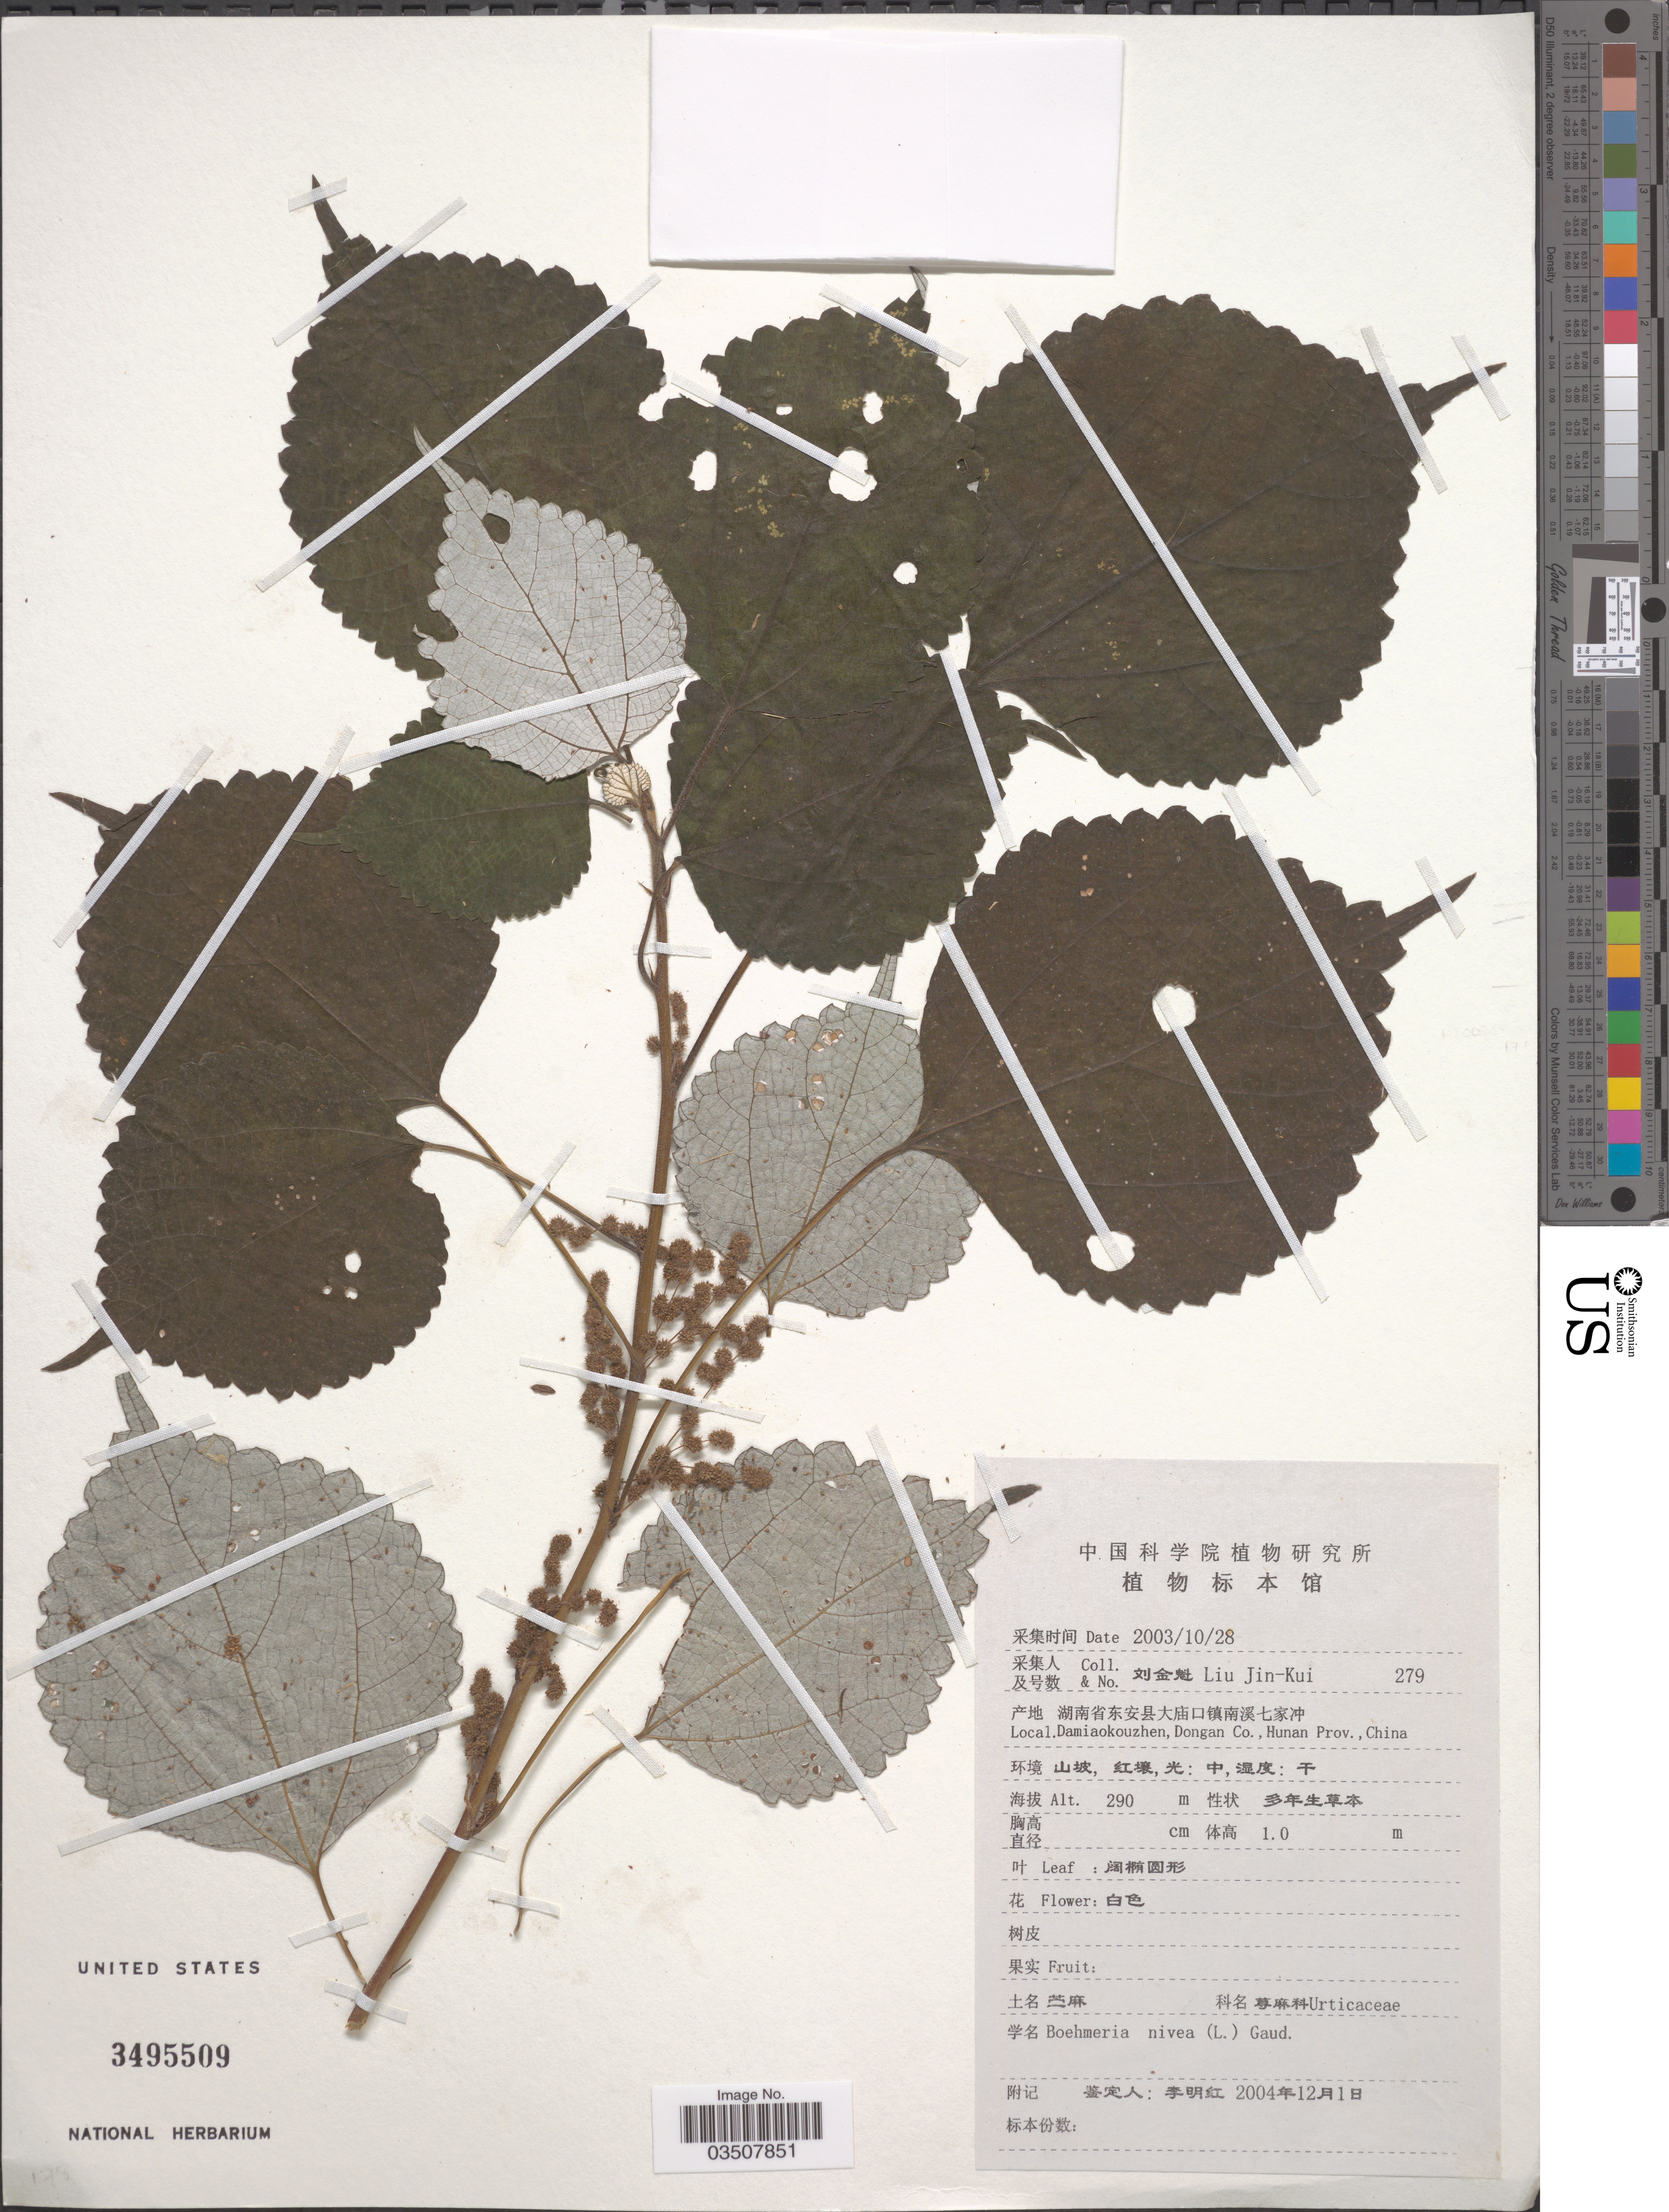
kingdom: Plantae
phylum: Tracheophyta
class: Magnoliopsida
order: Rosales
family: Urticaceae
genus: Boehmeria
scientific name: Boehmeria nivea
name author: (L.) Gaudich.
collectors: Liu Jin-Kui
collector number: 279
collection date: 2003-10-28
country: China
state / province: Hunan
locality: Damiaokouzhen, Dongan Co.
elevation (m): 290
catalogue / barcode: US 3495509